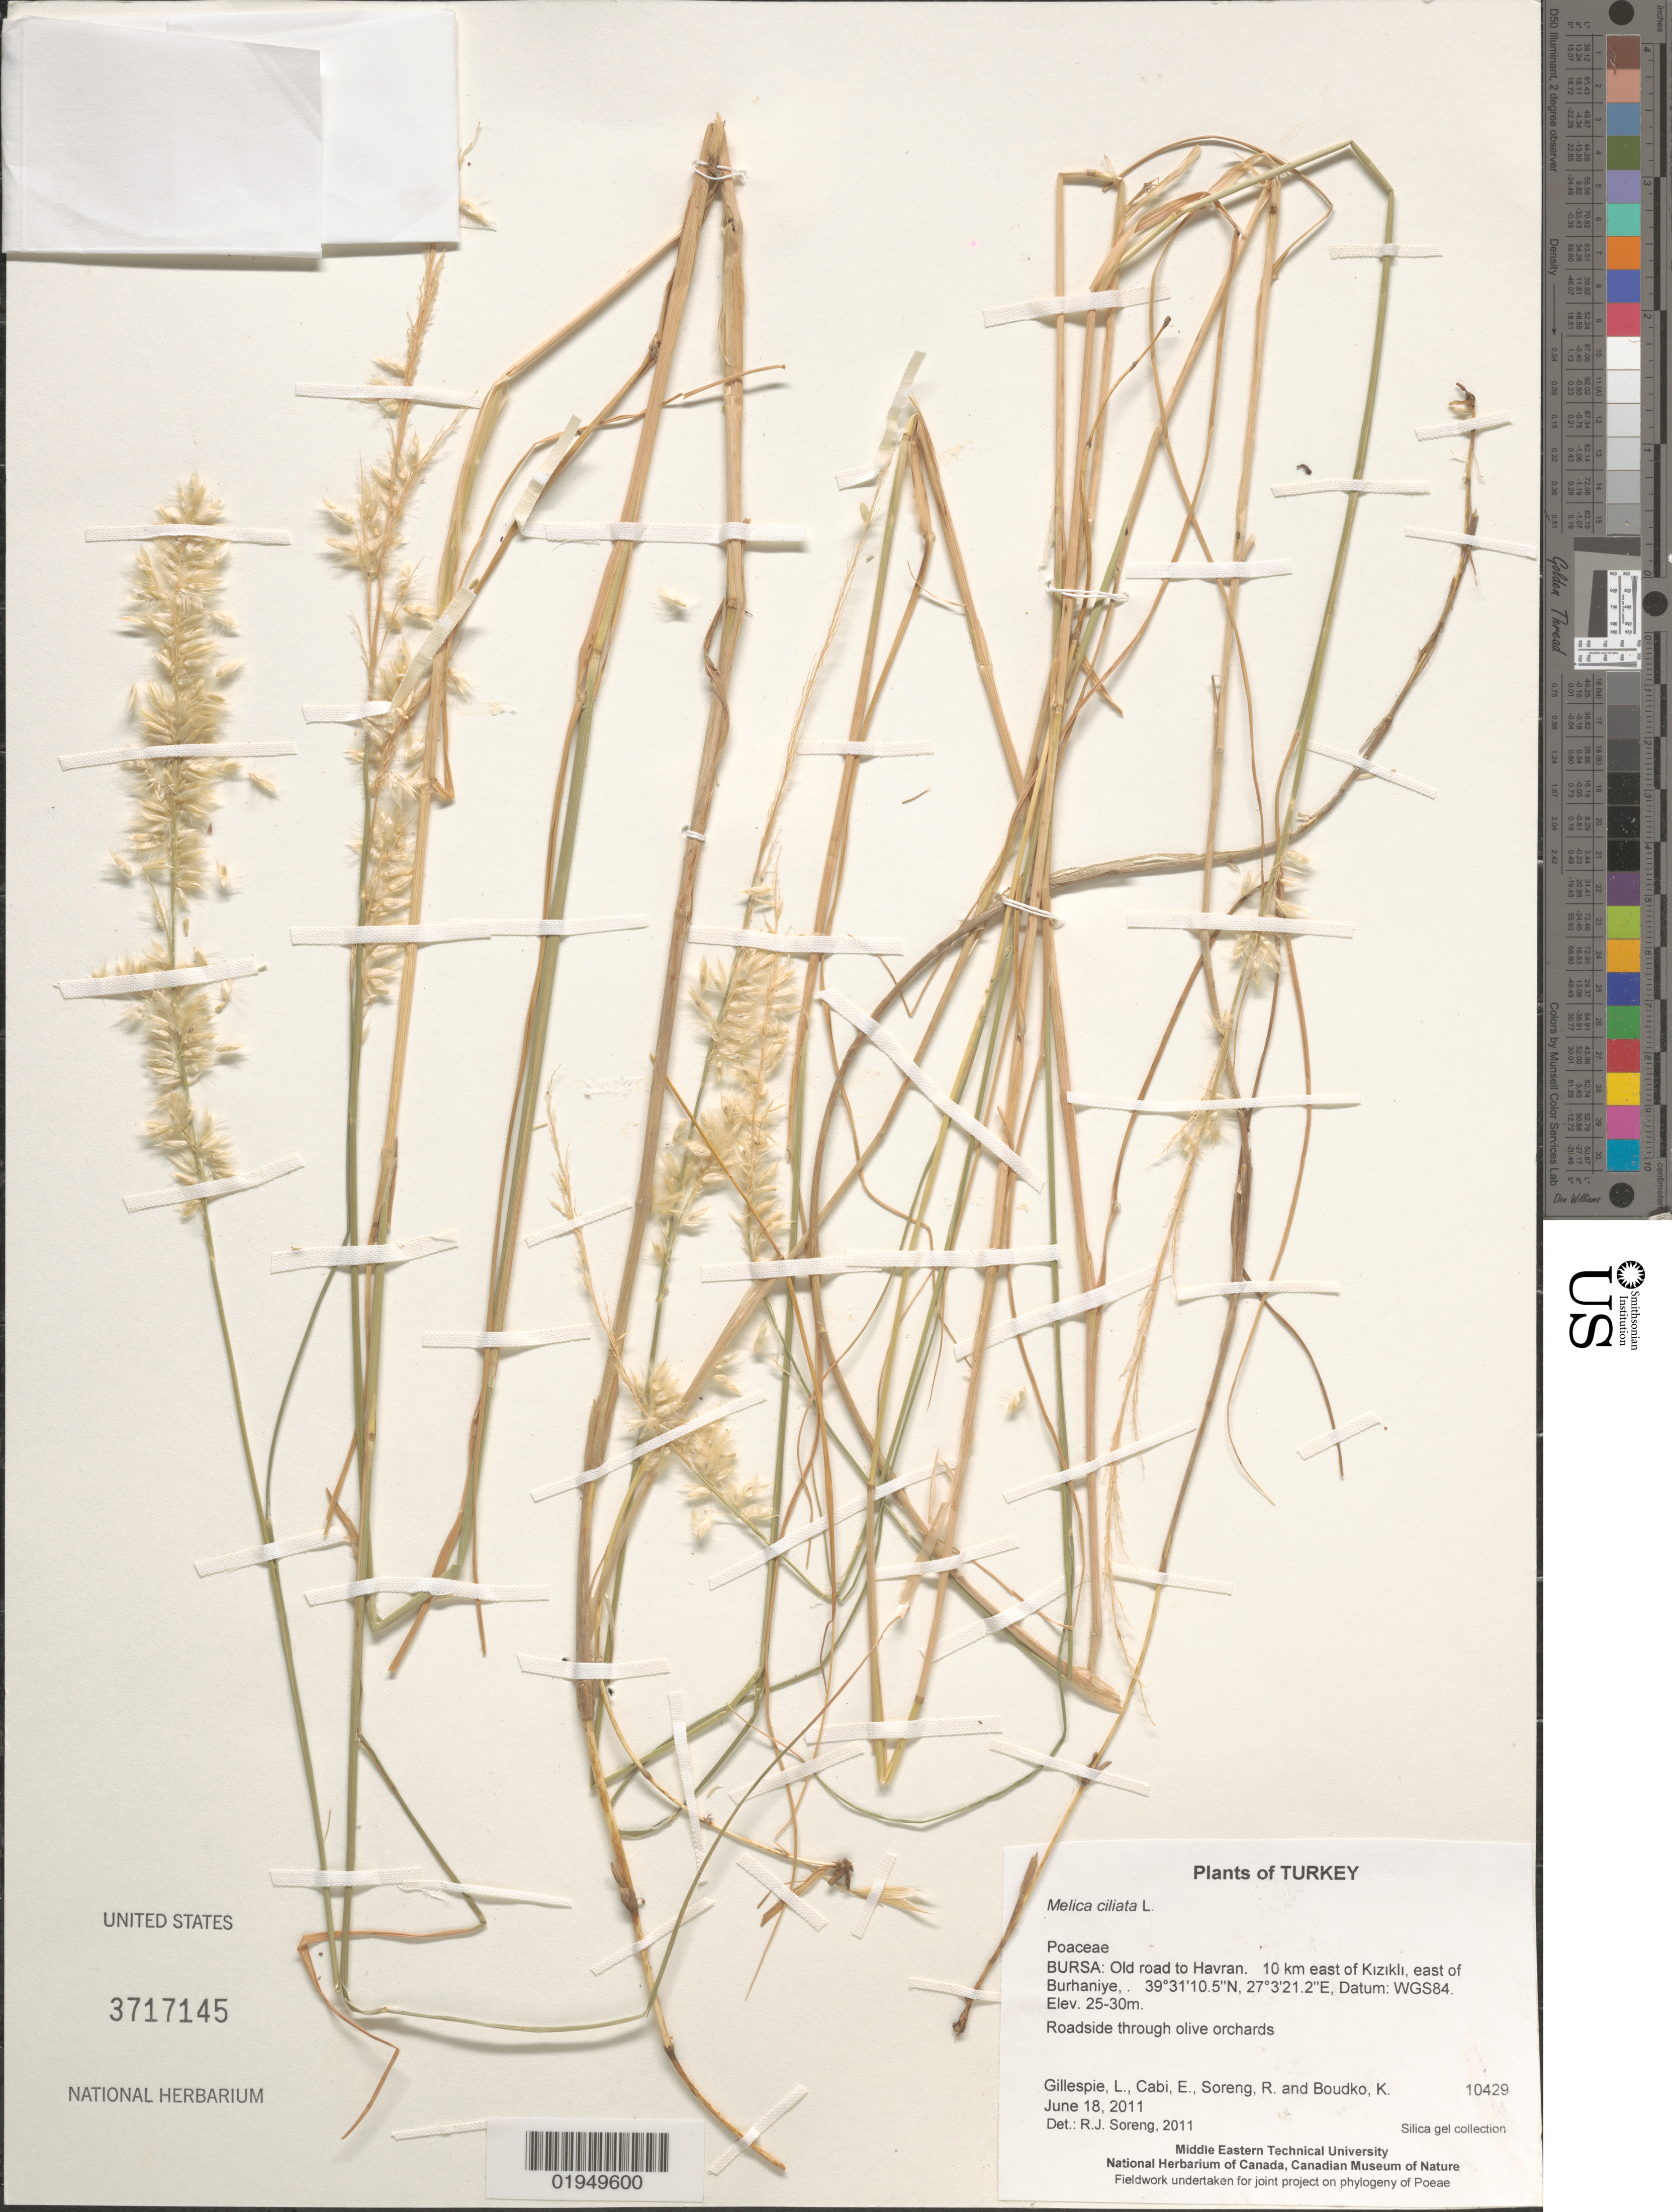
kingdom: Plantae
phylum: Tracheophyta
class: Liliopsida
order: Poales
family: Poaceae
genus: Melica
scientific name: Melica ciliata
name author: L.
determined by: Soreng, Robert J., Research Associate (BOT), Smithsonian Institution - National Museum of Natural History (UNITED STATES)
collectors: L. J. Gillespie, E. Cabi, R. J. Soreng & K. Boudko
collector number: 10429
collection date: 2011-06-18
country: Turkey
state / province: Bursa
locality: Old road to Havran. 10 km east of Kizikli, east of Burhaniye,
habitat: Roadside through olive orchards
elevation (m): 25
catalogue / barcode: US 3717145